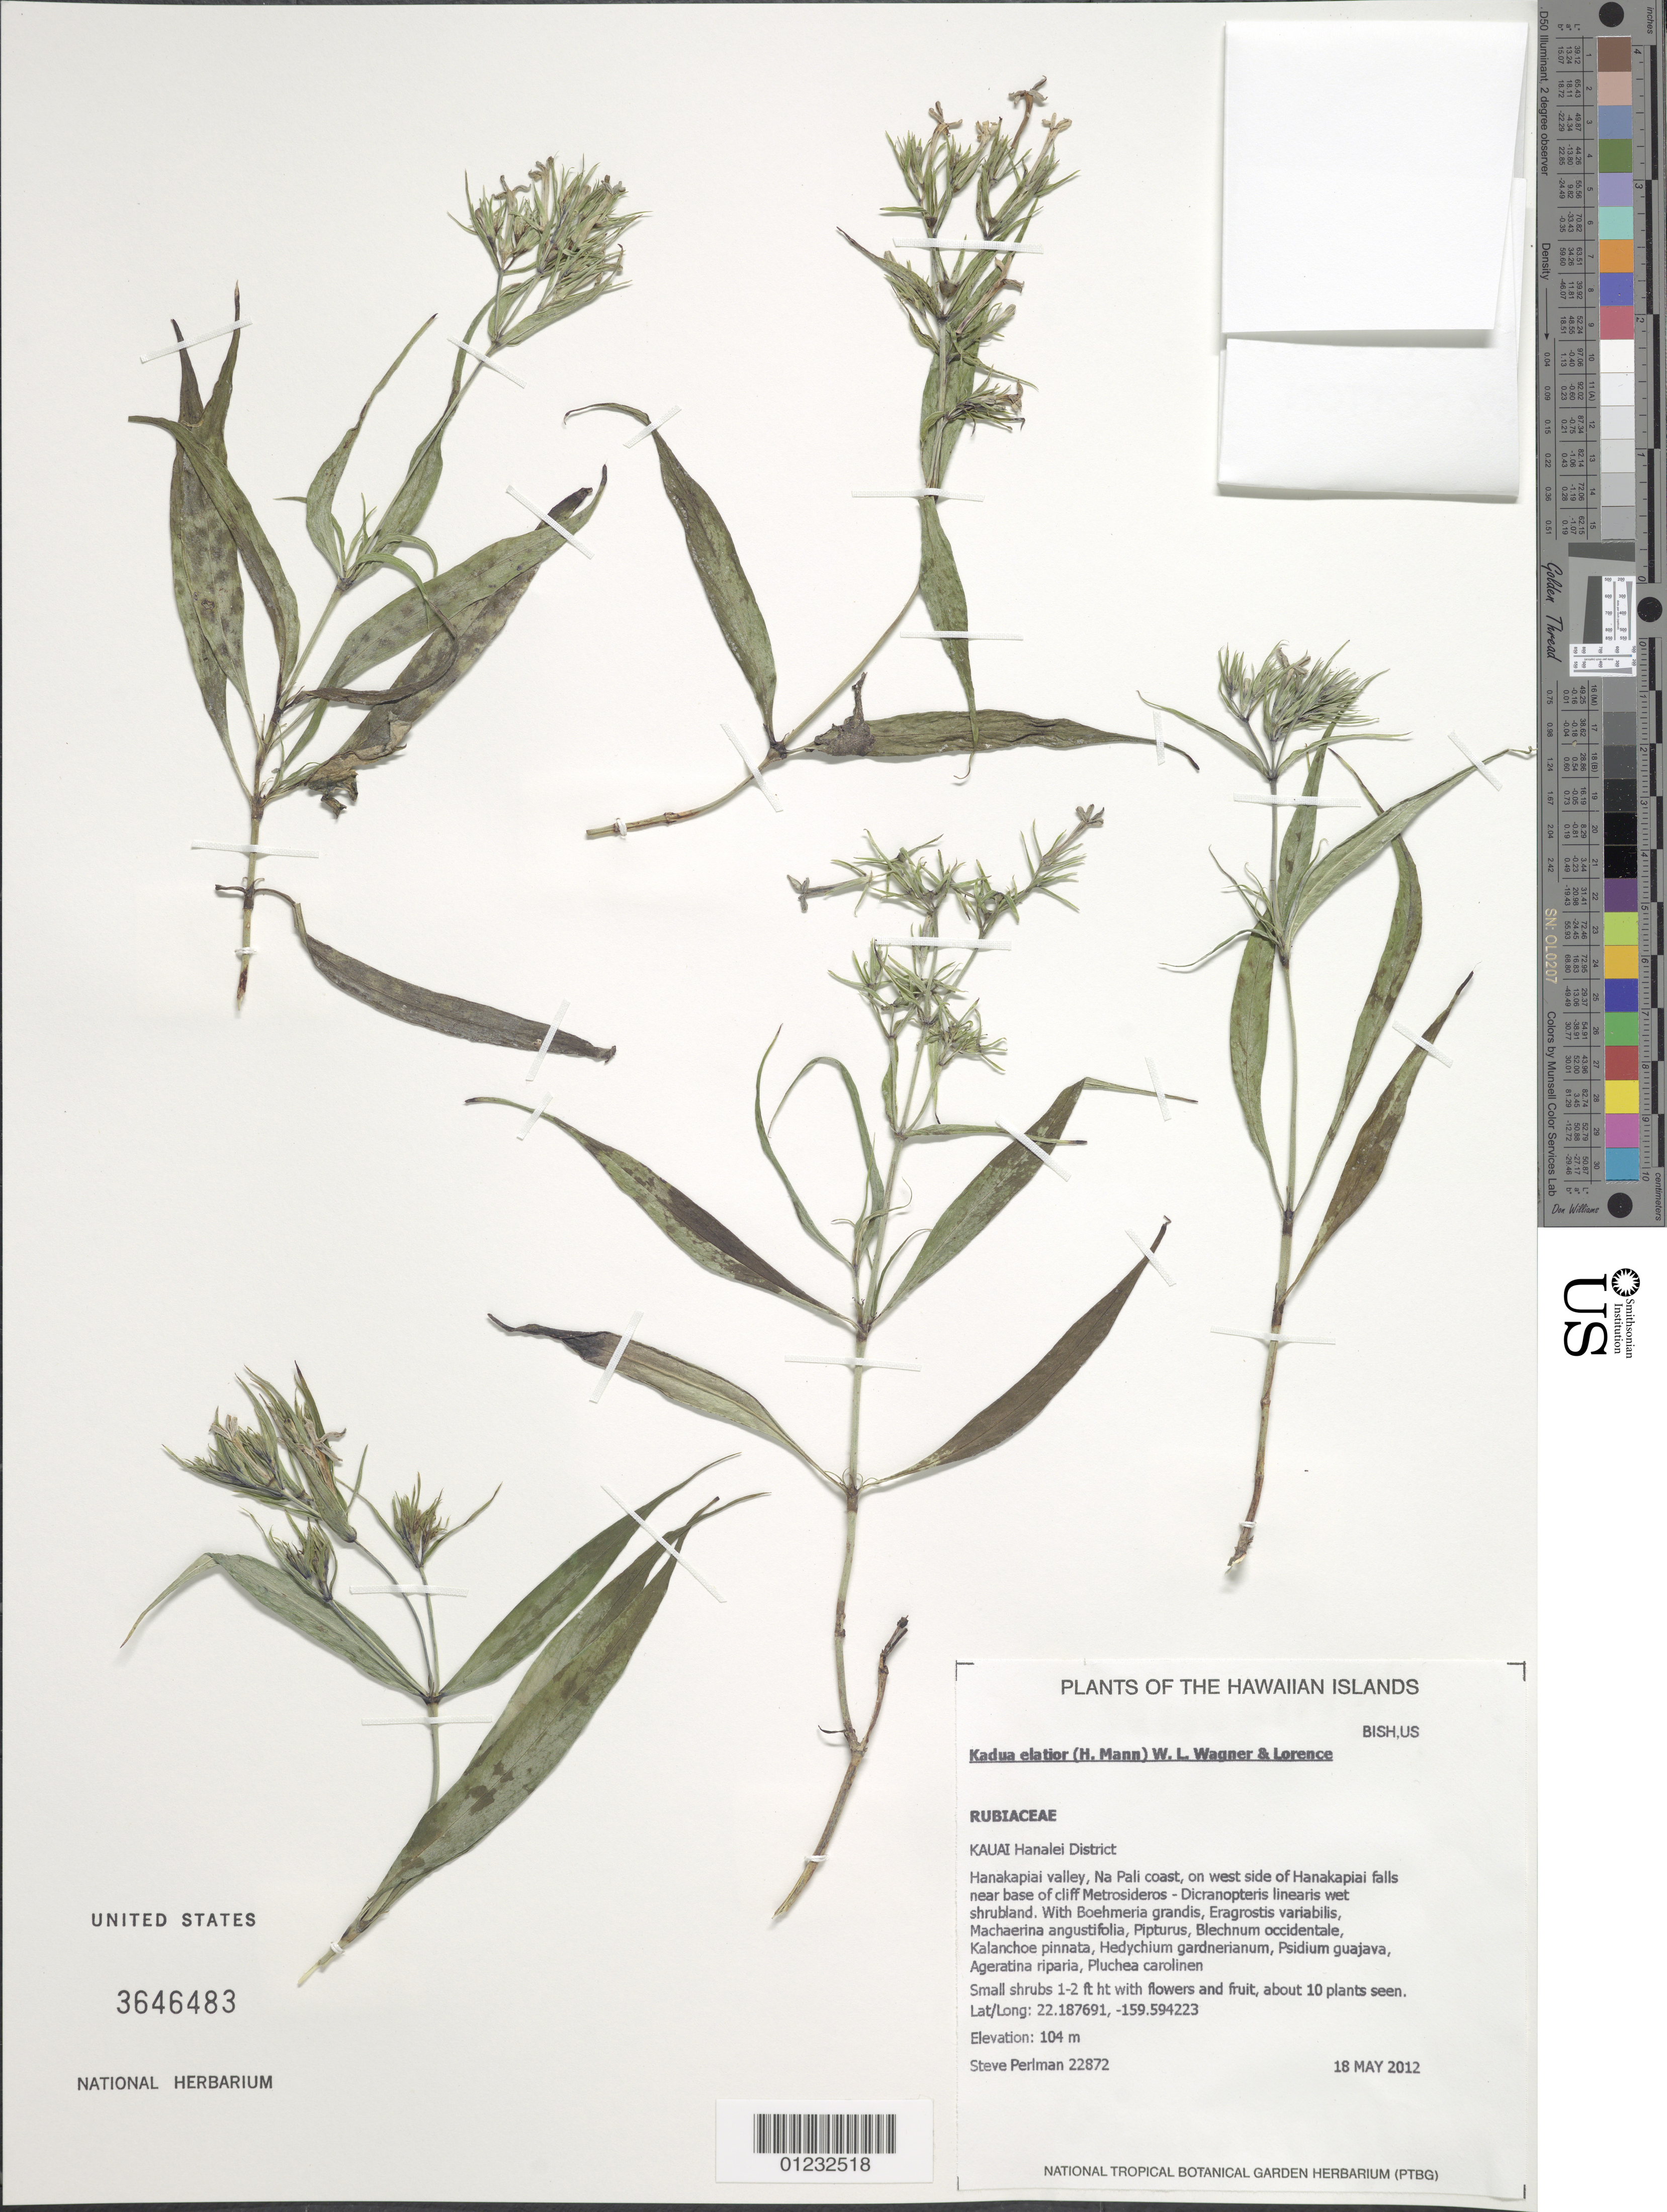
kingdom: Plantae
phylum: Tracheophyta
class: Magnoliopsida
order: Gentianales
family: Rubiaceae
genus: Kadua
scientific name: Kadua elatior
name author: (H. Mann) A. Heller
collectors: S. P. Perlman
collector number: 22872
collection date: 2012-05-18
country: United States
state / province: Hawaii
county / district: Kauai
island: Kaua'i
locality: Hanalei District, Hanakapiai Valley, Na Pali coast, on west side of Hanakapiai Falls near base of cliff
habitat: Wet shrubland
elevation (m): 104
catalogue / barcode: US 3646483